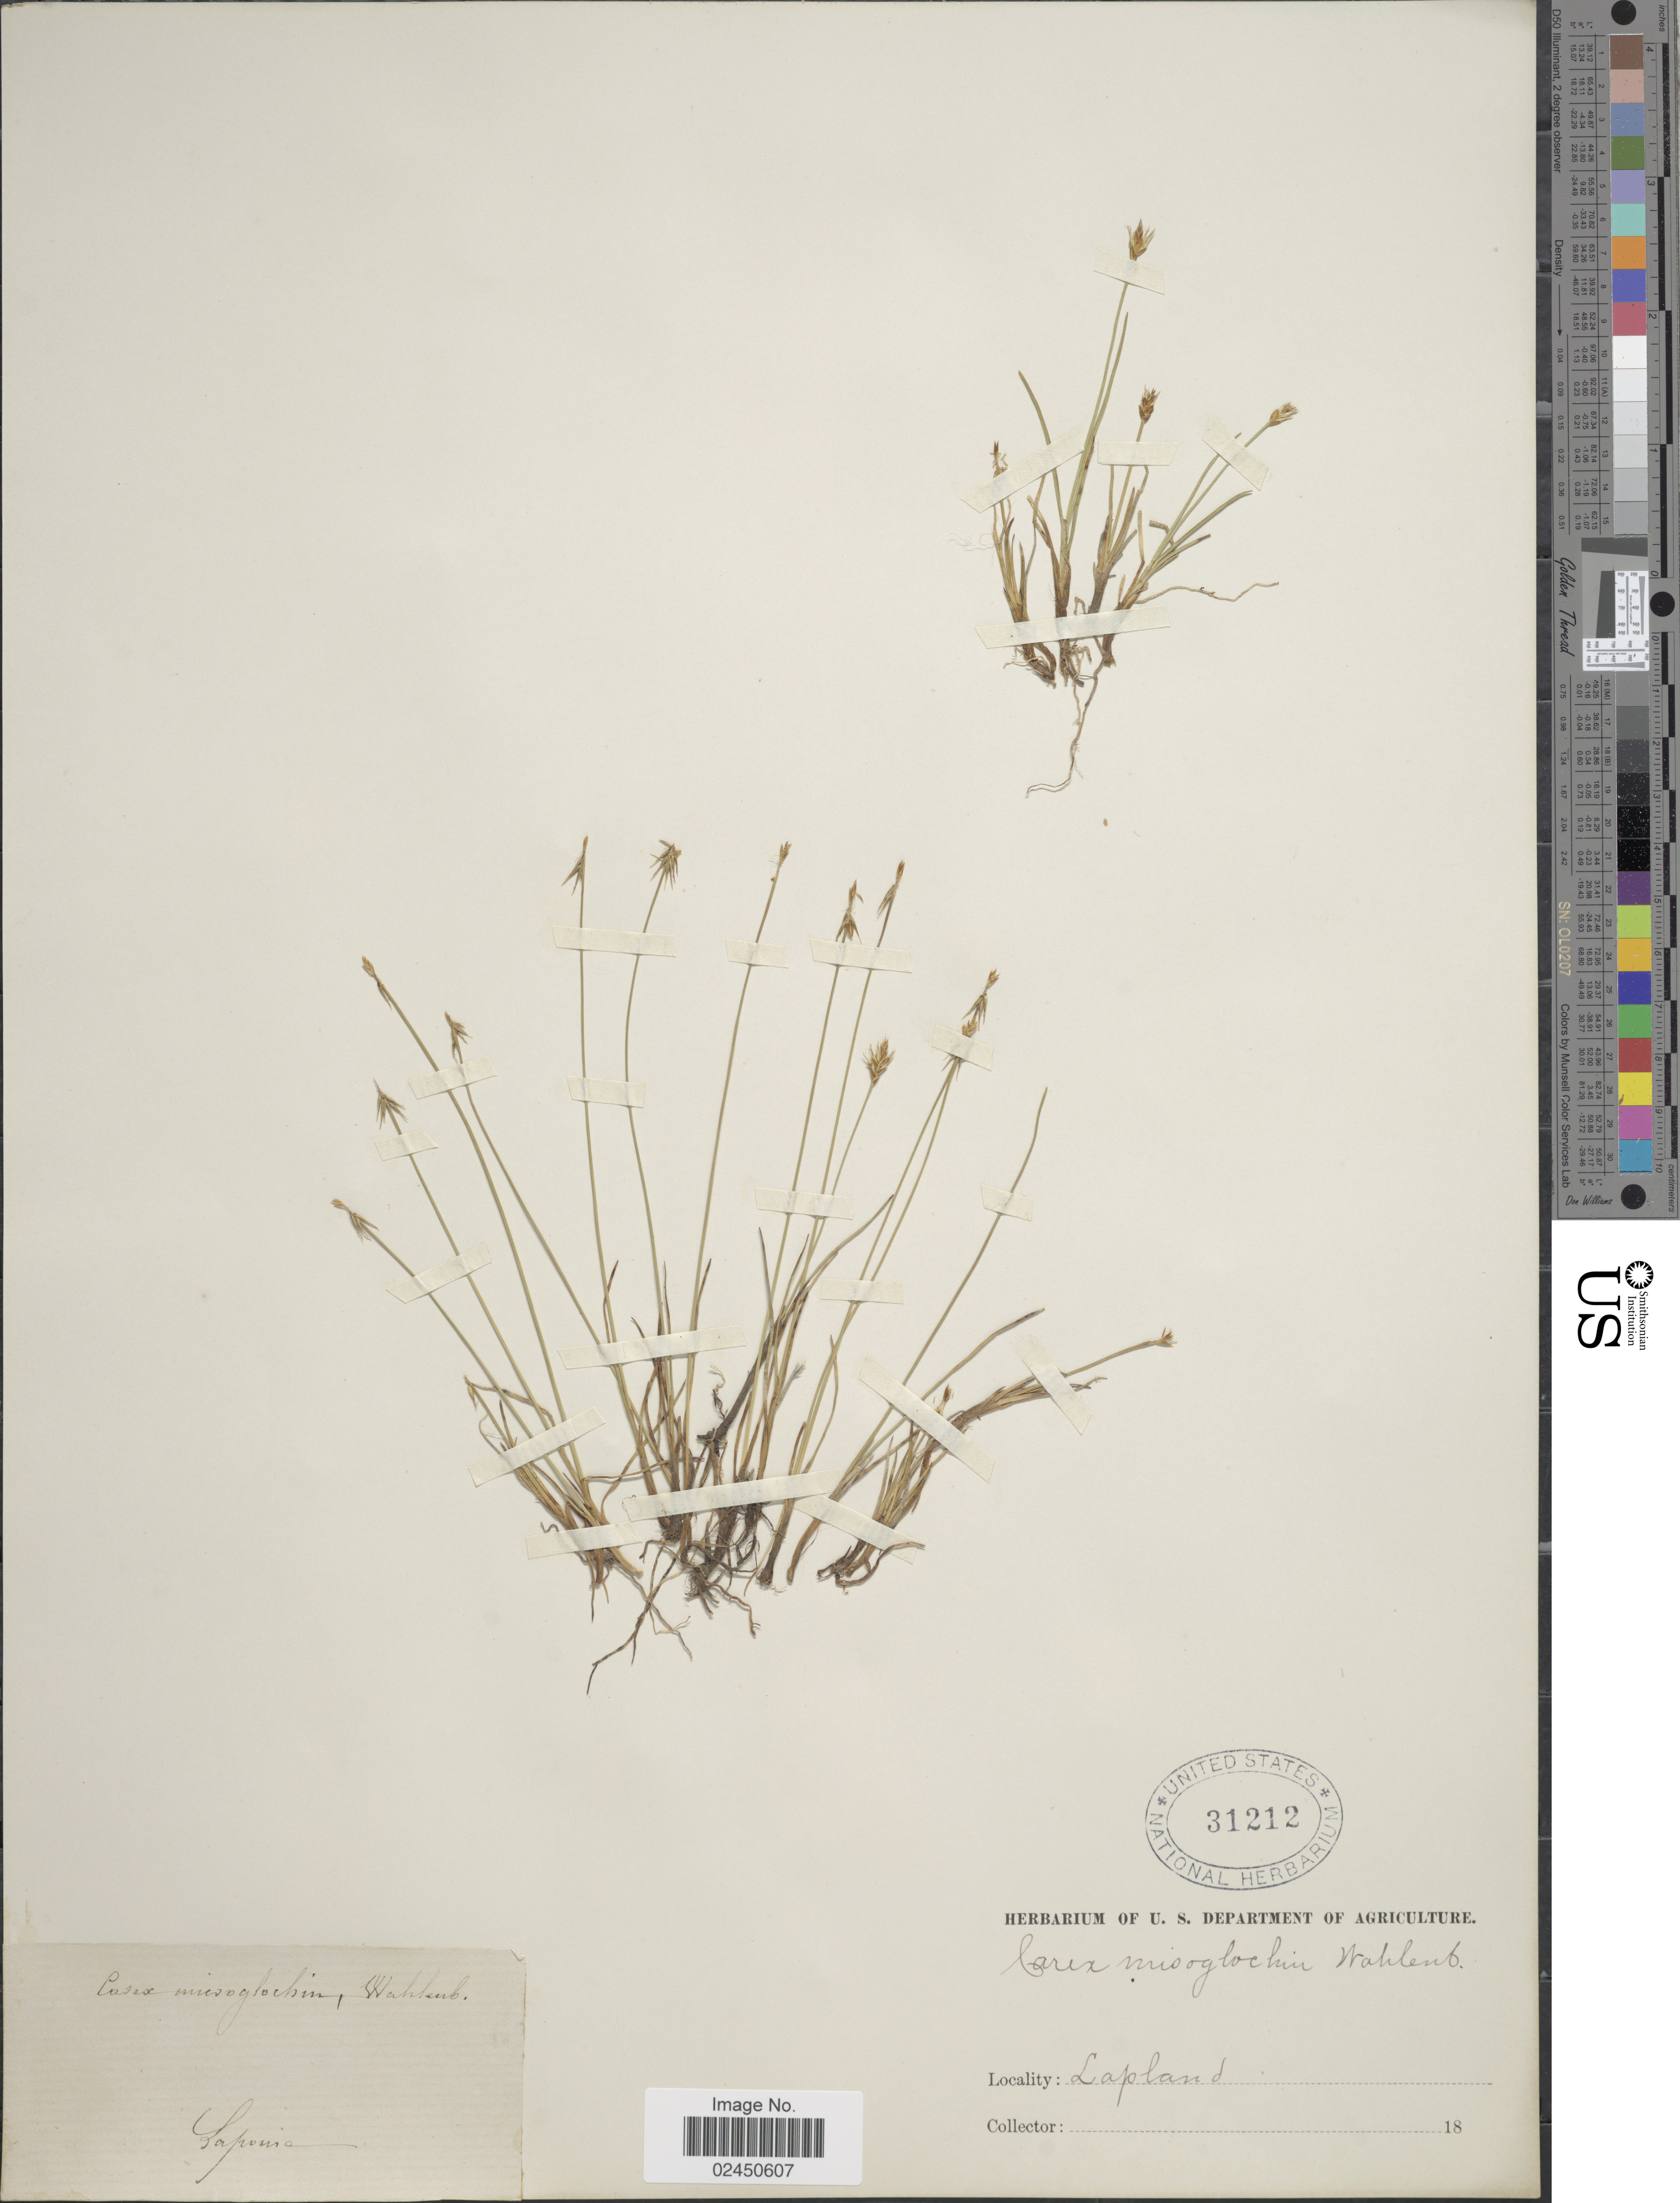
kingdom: Plantae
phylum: Tracheophyta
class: Liliopsida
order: Poales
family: Cyperaceae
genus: Carex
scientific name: Carex microglochin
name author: Wahlenb.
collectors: ex herb. U. S. Department of Agriculture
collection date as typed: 18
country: Finland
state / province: Lappi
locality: Lapland. Laponia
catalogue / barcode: US 31212